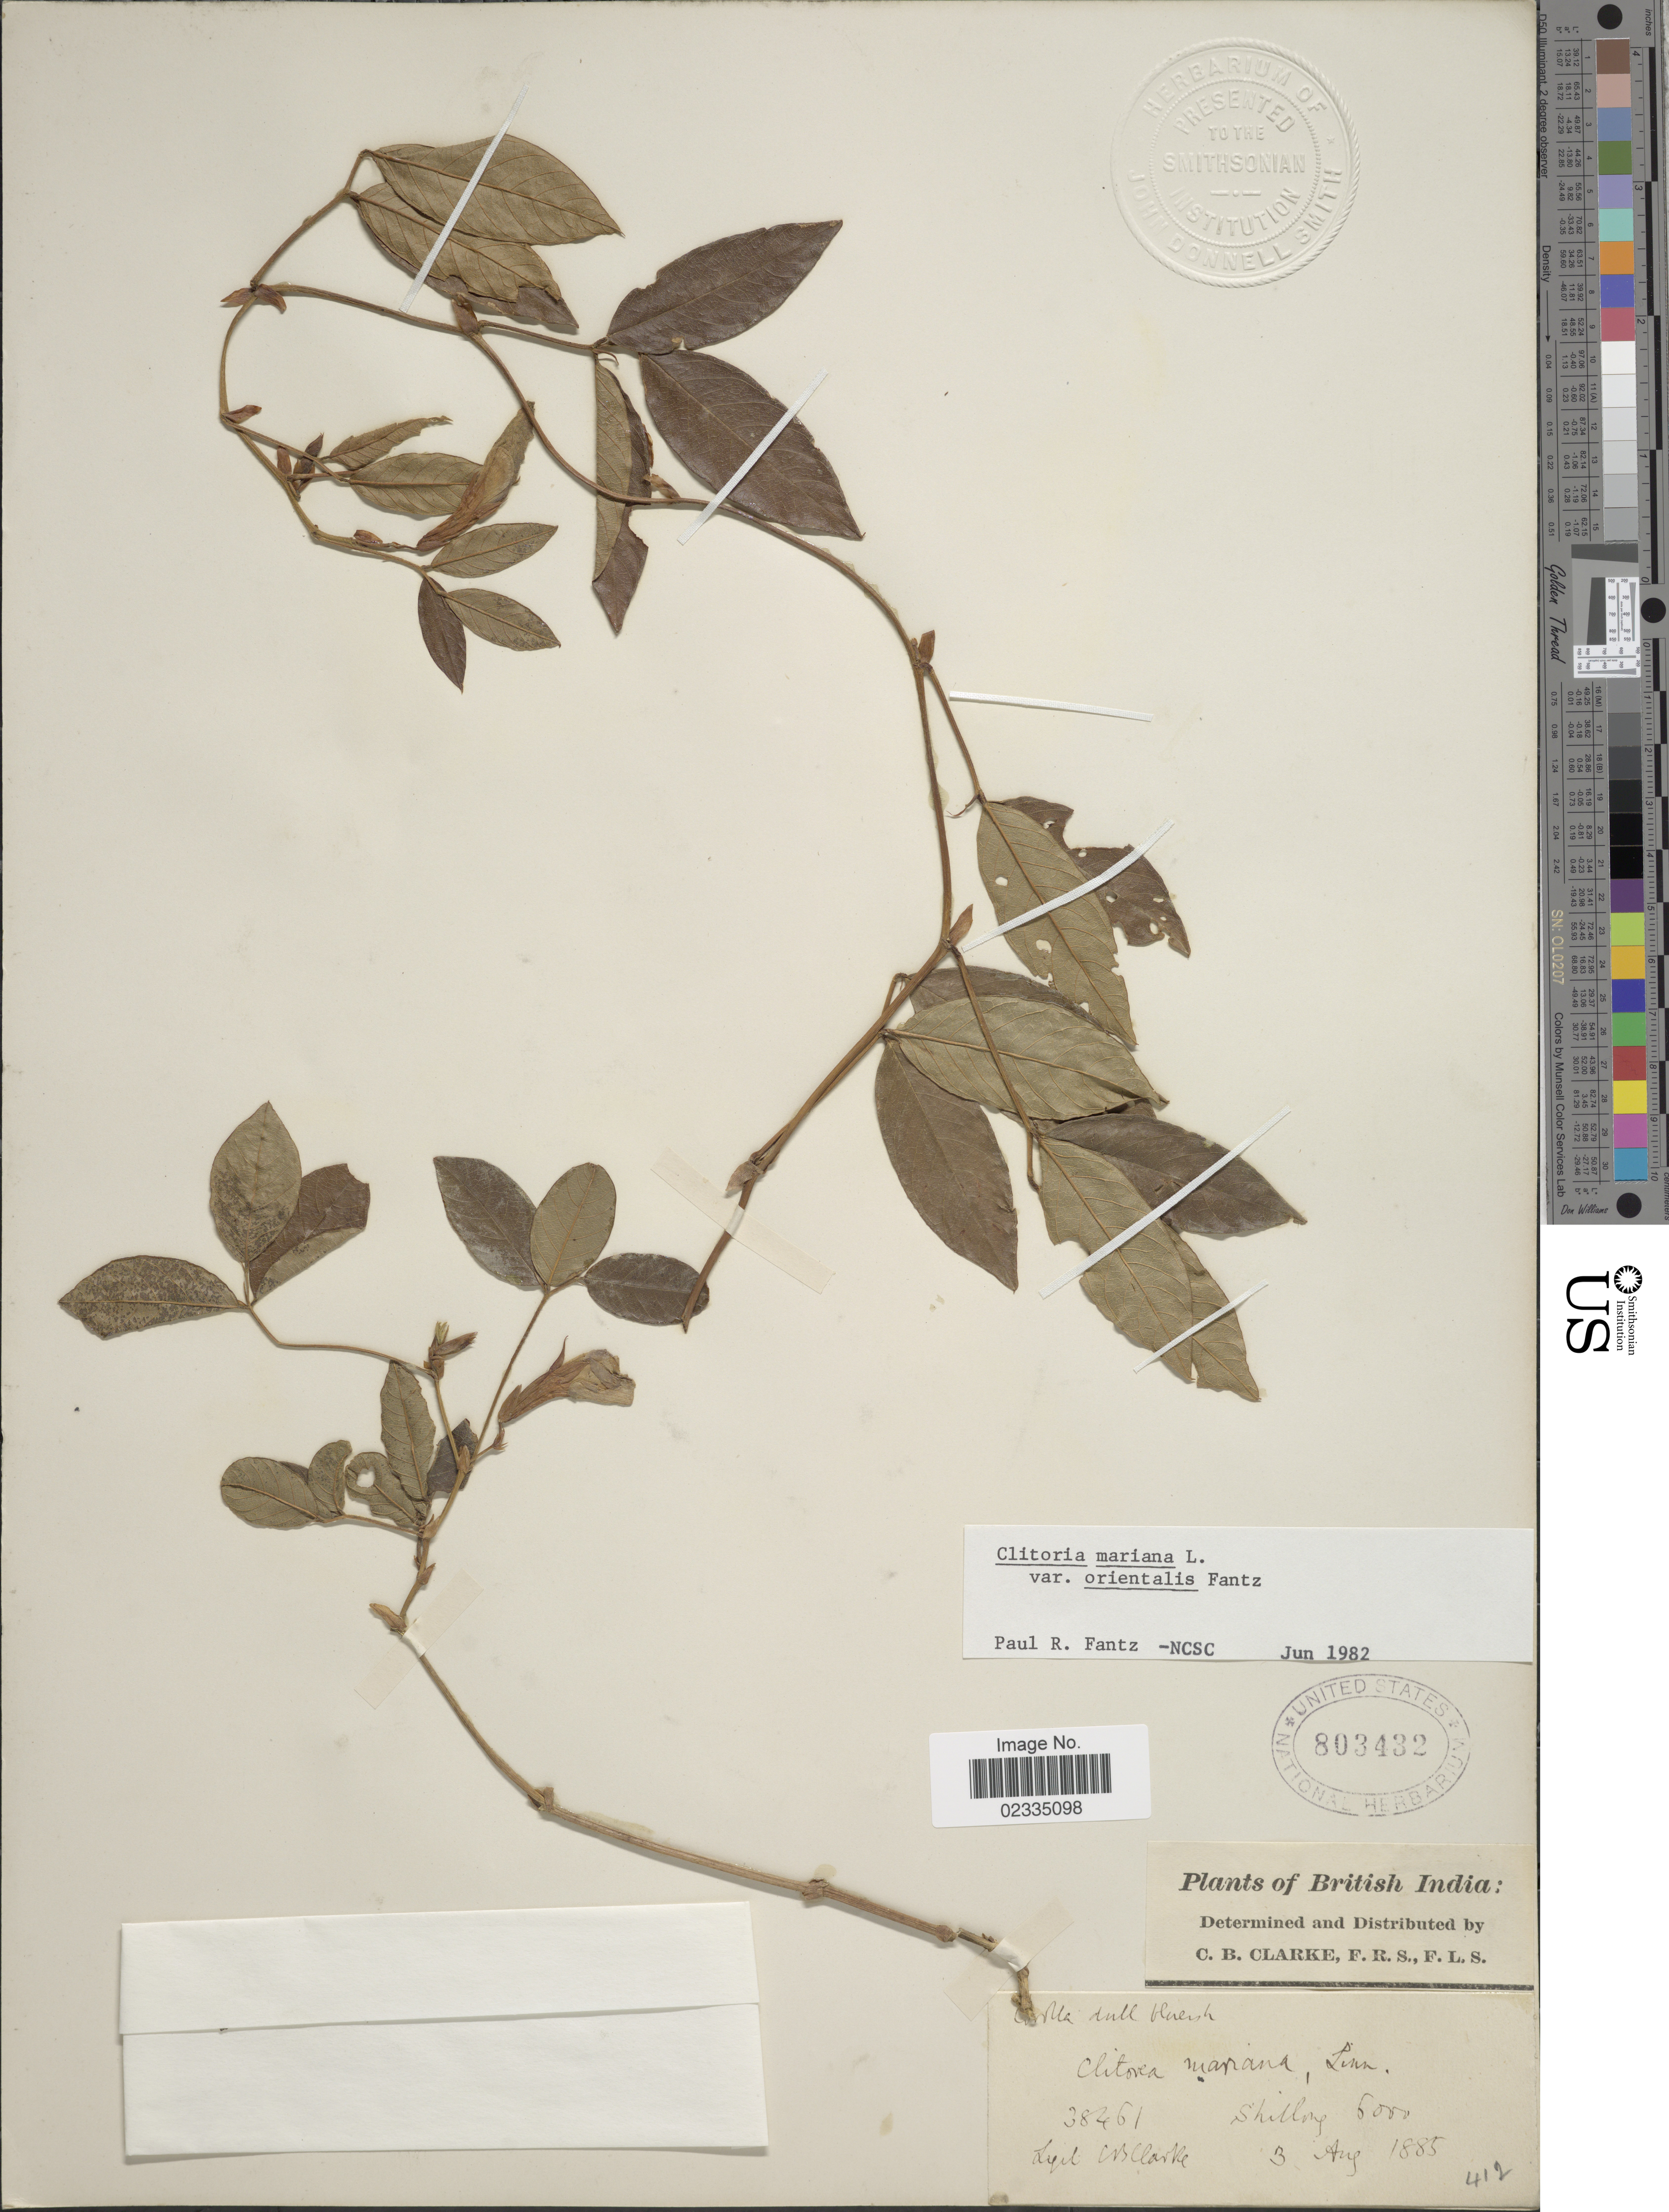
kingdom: Plantae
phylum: Tracheophyta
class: Magnoliopsida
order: Fabales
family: Fabaceae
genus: Clitoria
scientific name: Clitoria mariana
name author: L.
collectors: C. B. Clarke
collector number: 38461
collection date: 1885-08-03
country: India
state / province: Meghalaya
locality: British India, Shillong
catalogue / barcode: US 803432